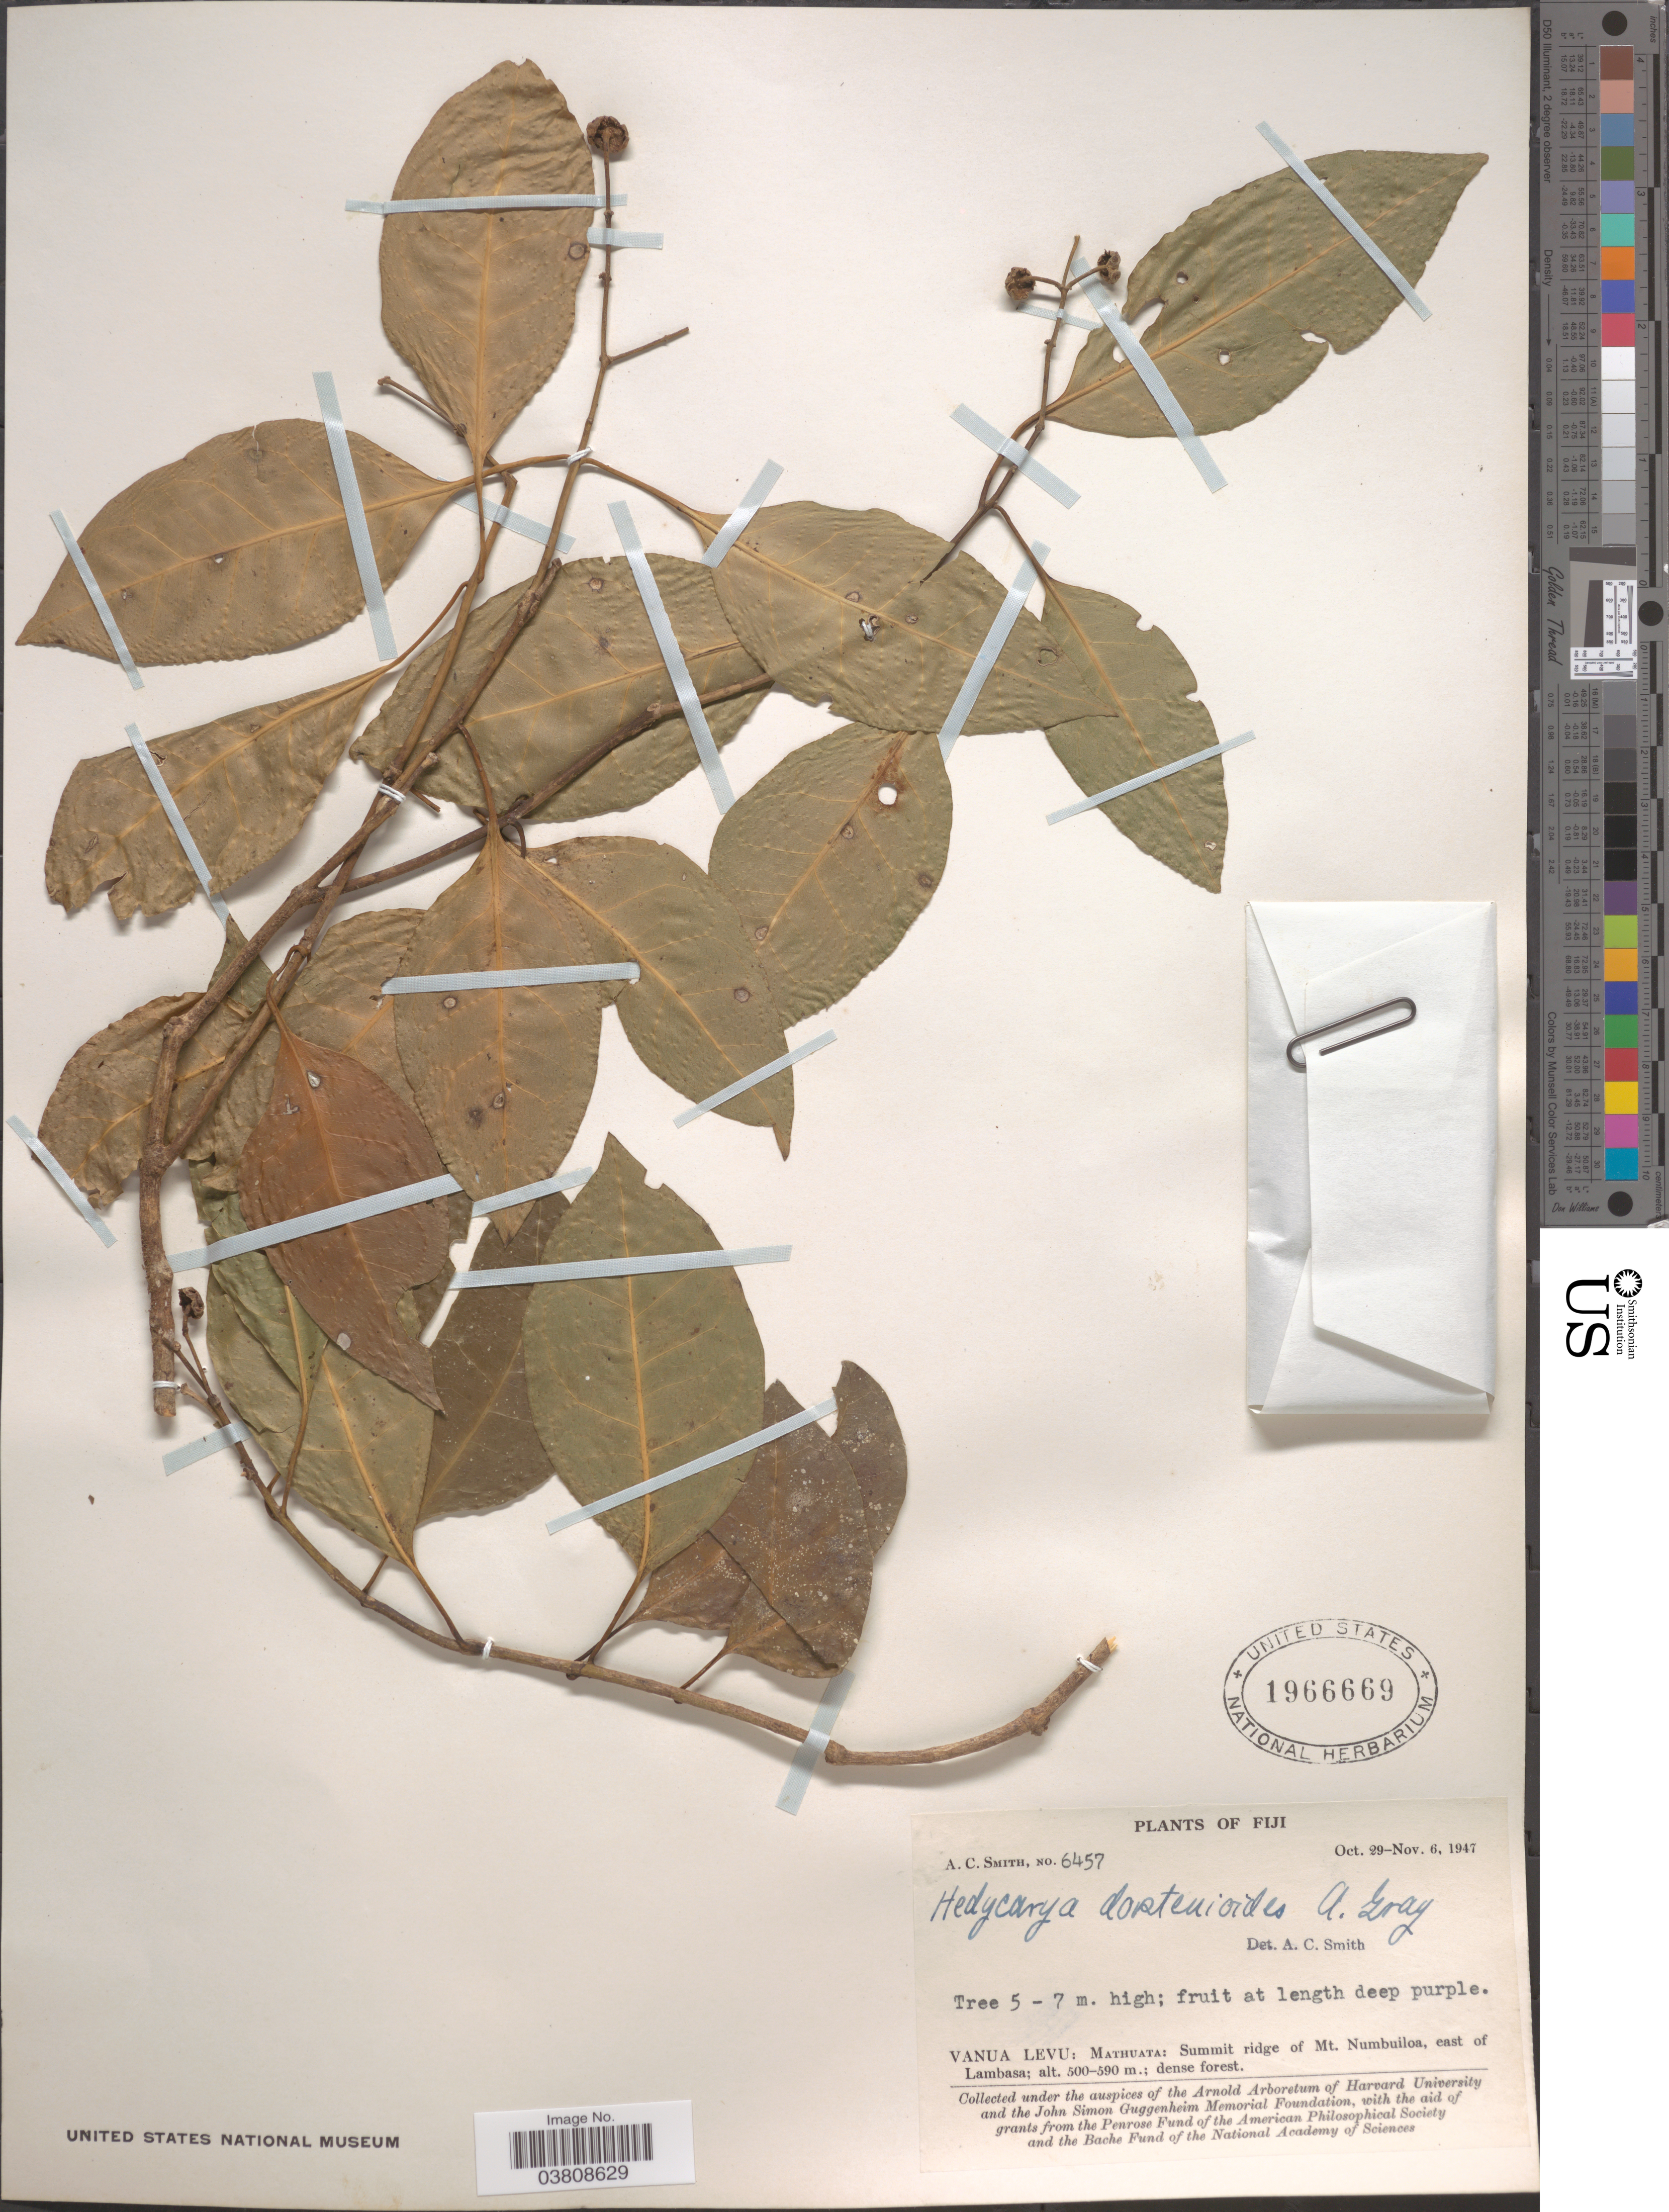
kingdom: Plantae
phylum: Tracheophyta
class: Magnoliopsida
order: Laurales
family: Monimiaceae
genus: Hedycarya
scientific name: Hedycarya dorstenioides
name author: A. Gray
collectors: A. C. Smith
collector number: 6457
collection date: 1947-10-29/1947-11-06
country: Fiji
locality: Vanua Levu: Mathuata: Summit ridge of Mt. Numbuiloa, east of Lambasa.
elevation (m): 500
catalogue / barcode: US 1966669